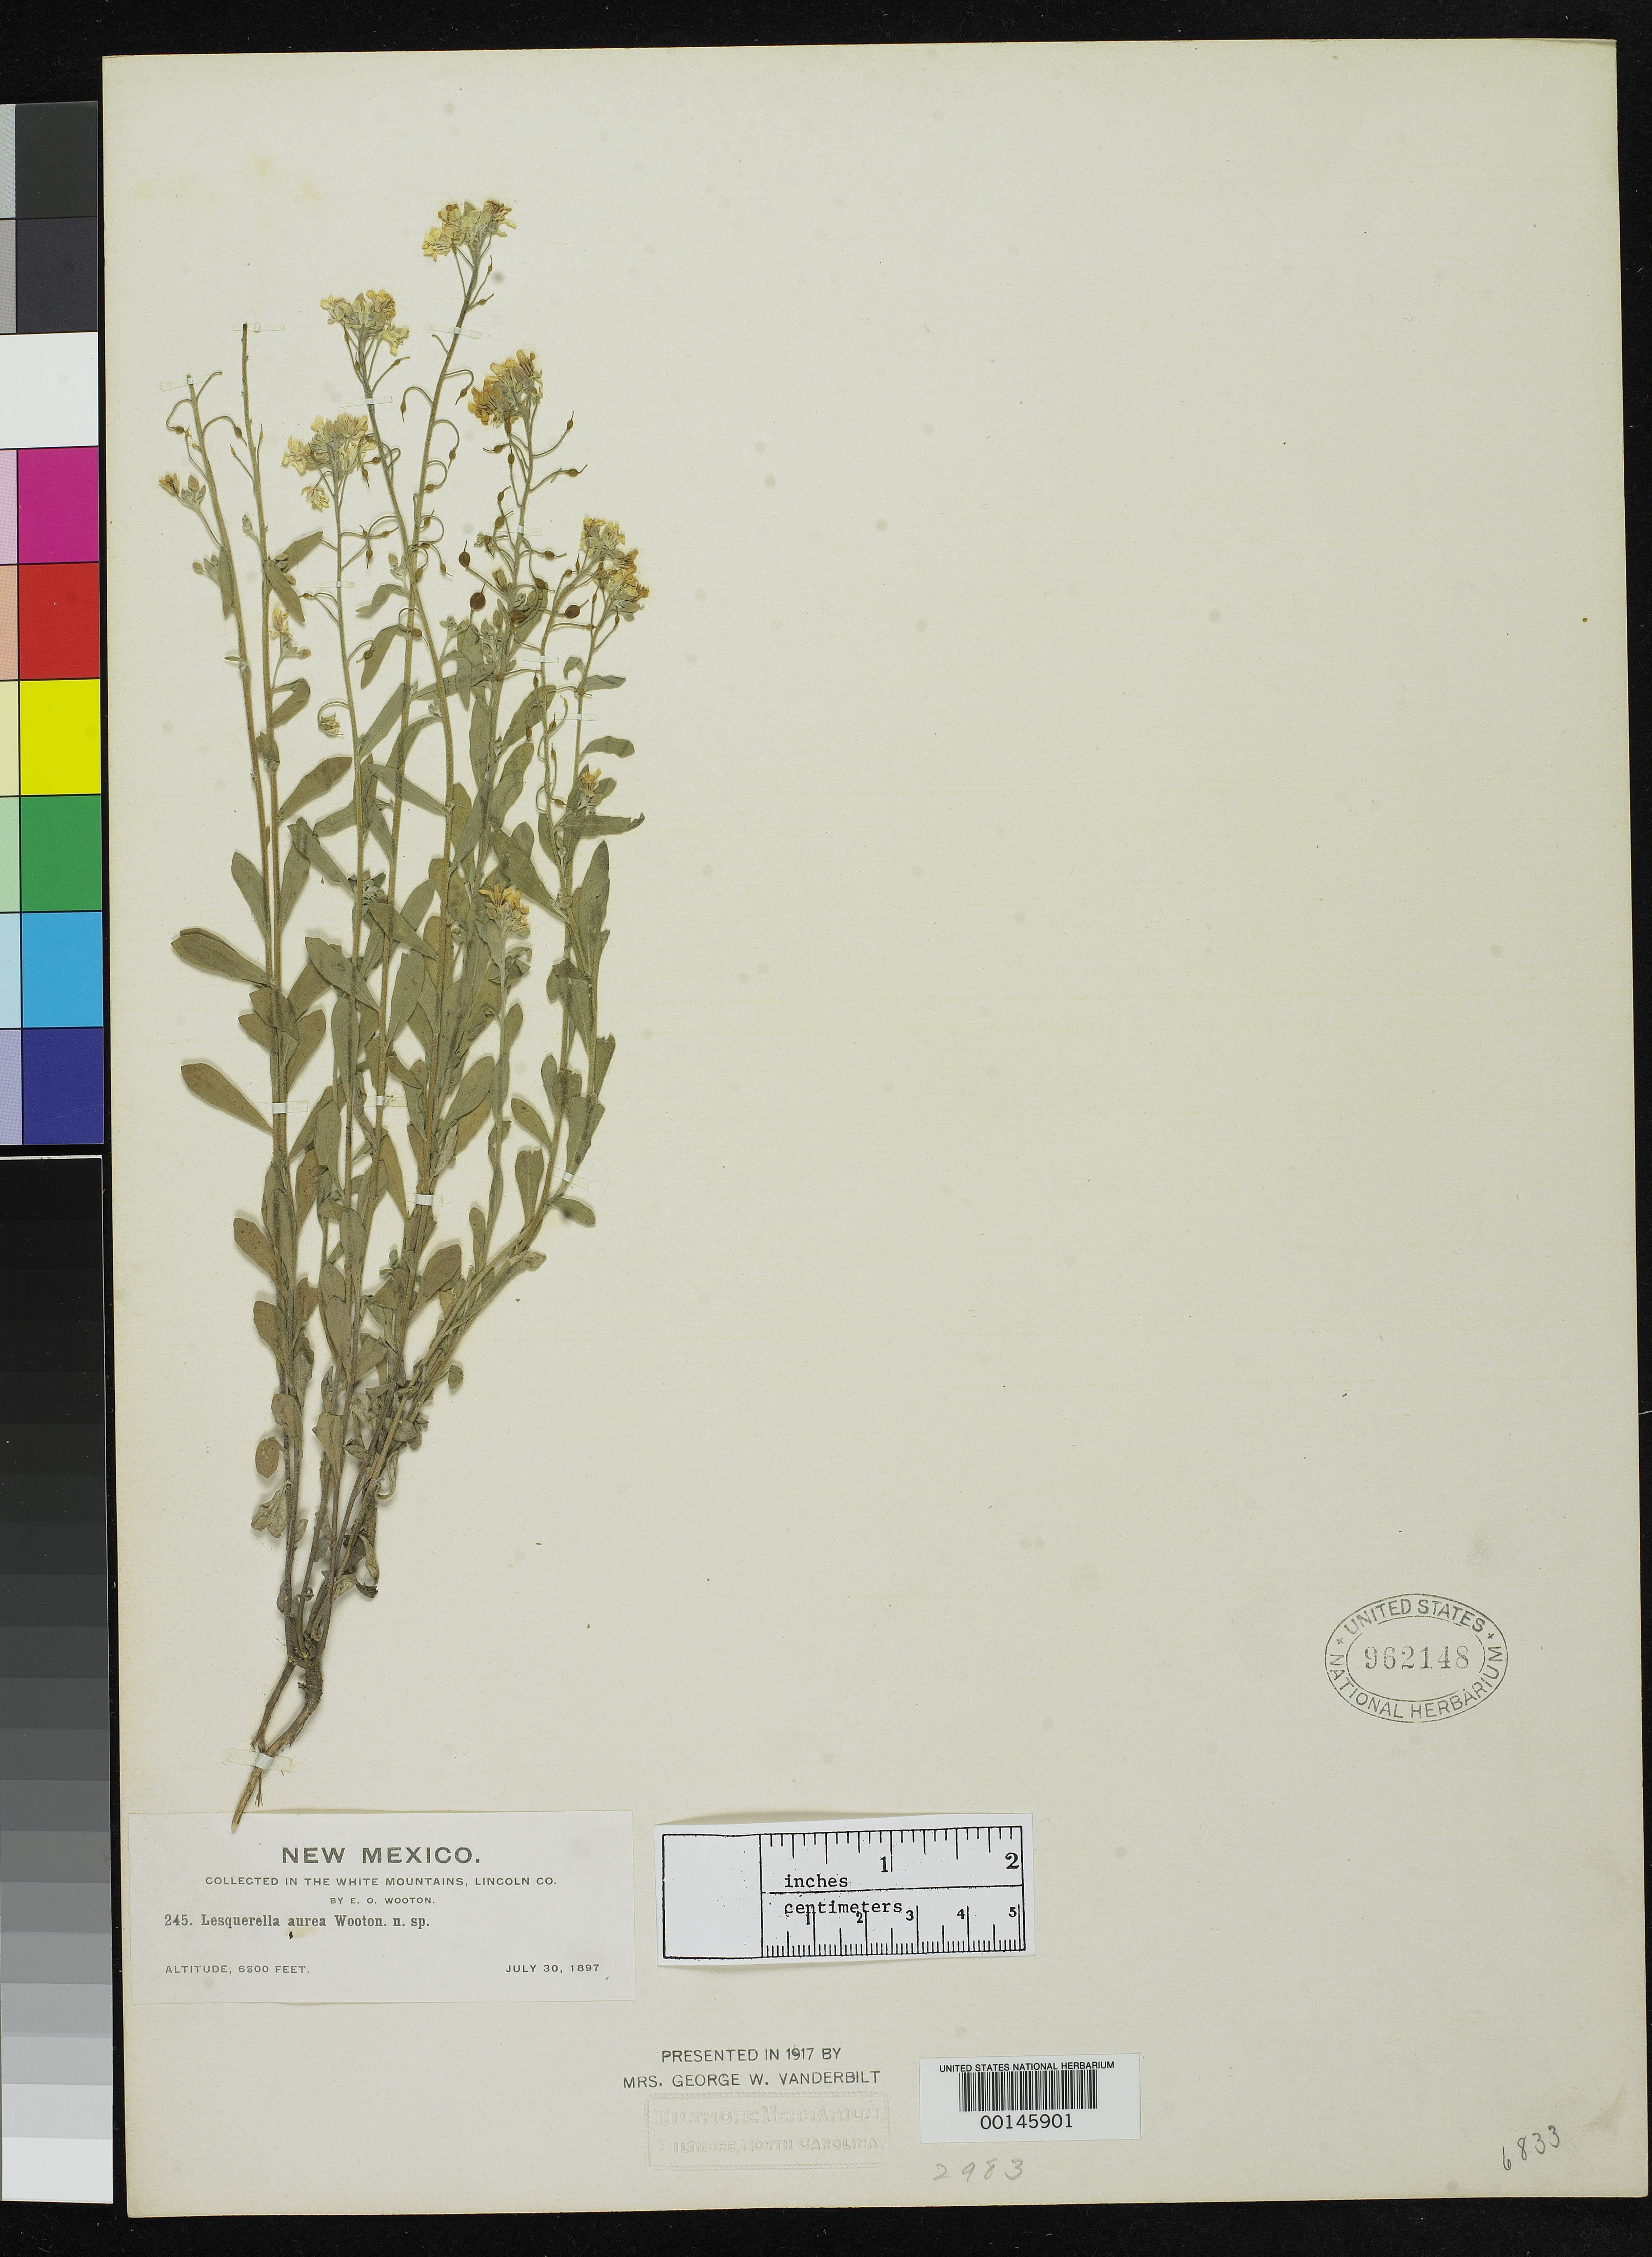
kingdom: Plantae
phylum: Tracheophyta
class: Magnoliopsida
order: Brassicales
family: Brassicaceae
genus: Lesquerella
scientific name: Lesquerella aurea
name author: Wooton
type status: Type Collection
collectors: E. O. Wooton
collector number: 245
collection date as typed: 30 Jul 1897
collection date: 1897-07-30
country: United States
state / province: New Mexico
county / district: Lincoln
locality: White Mountains.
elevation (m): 1981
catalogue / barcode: US 962148